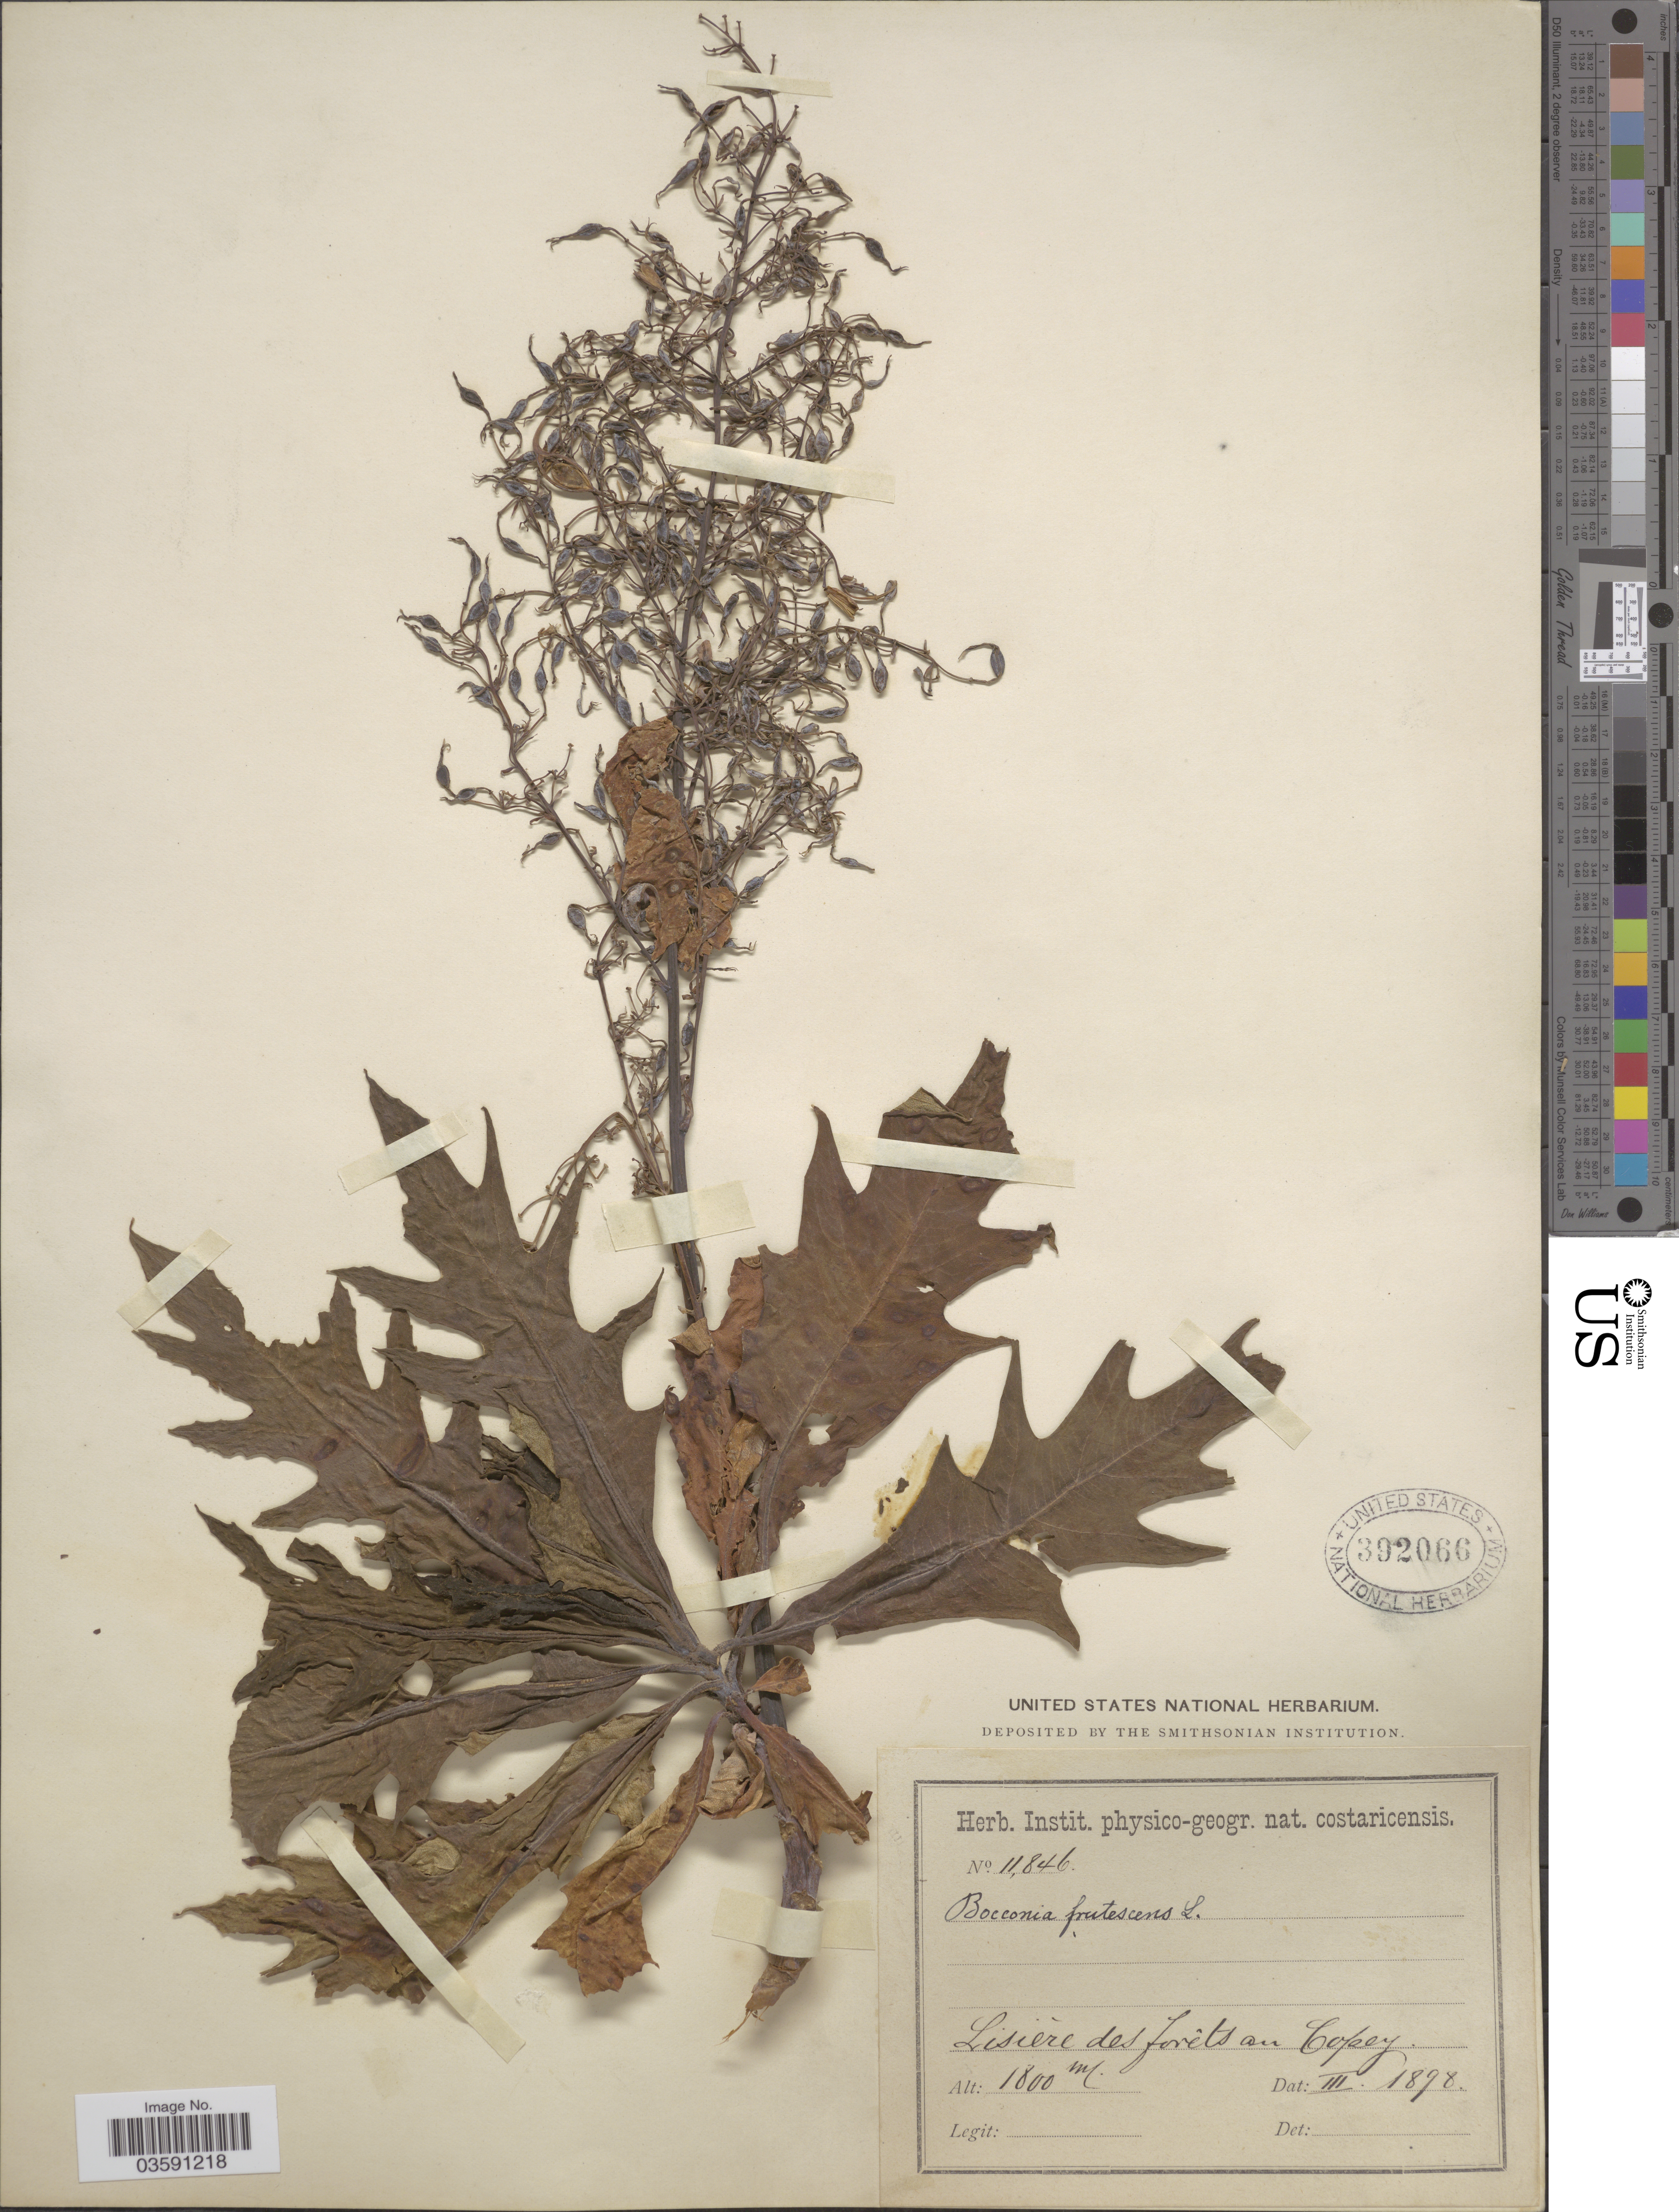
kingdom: Plantae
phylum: Tracheophyta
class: Magnoliopsida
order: Ranunculales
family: Papaveraceae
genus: Bocconia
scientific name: Bocconia frutescens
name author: L.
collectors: ex herb. Instit. physico-geogr. nat. costarricensis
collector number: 11846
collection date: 1898-03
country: Costa Rica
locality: Lisière des forêts au Copey.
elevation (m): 1800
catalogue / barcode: US 392066